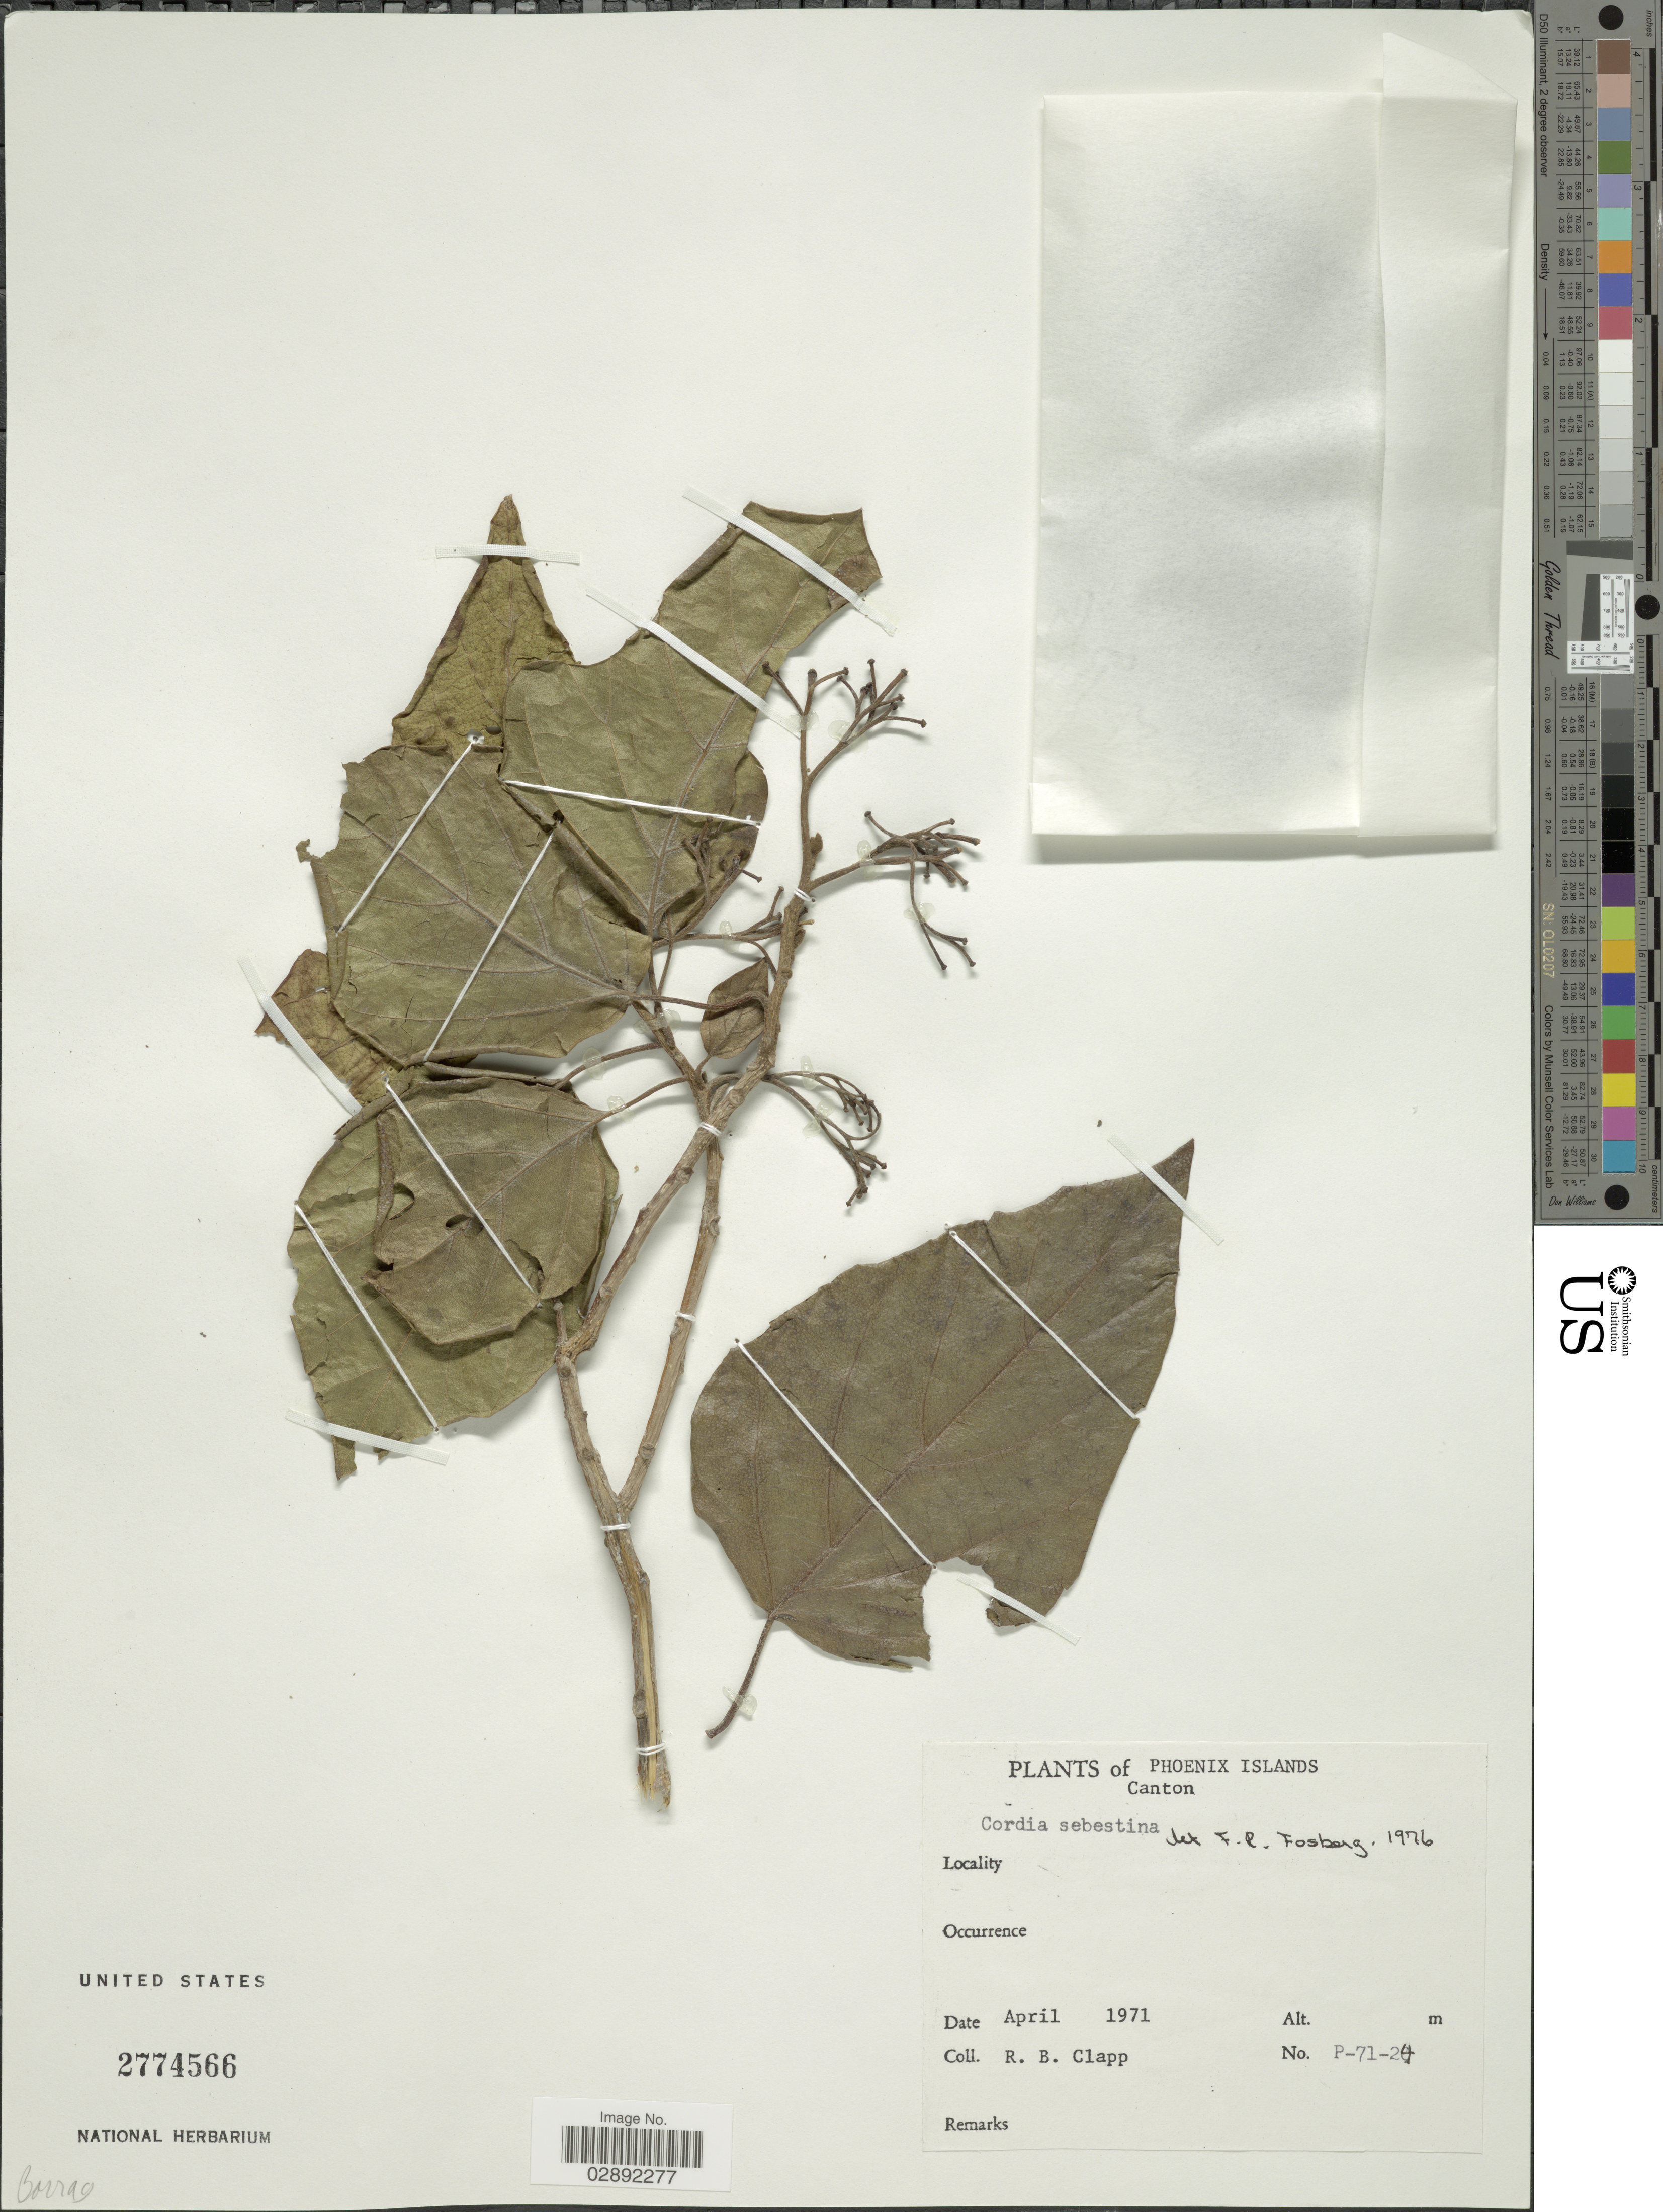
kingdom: Plantae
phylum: Tracheophyta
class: Magnoliopsida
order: Boraginales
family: Cordiaceae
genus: Cordia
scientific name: Cordia sebestena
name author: L.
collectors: R. B. Clapp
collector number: P-71-24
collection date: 1971-04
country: Kiribati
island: Kanton [Canton] Atoll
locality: Phoenix Islands. Canton.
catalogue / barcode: US 2774566